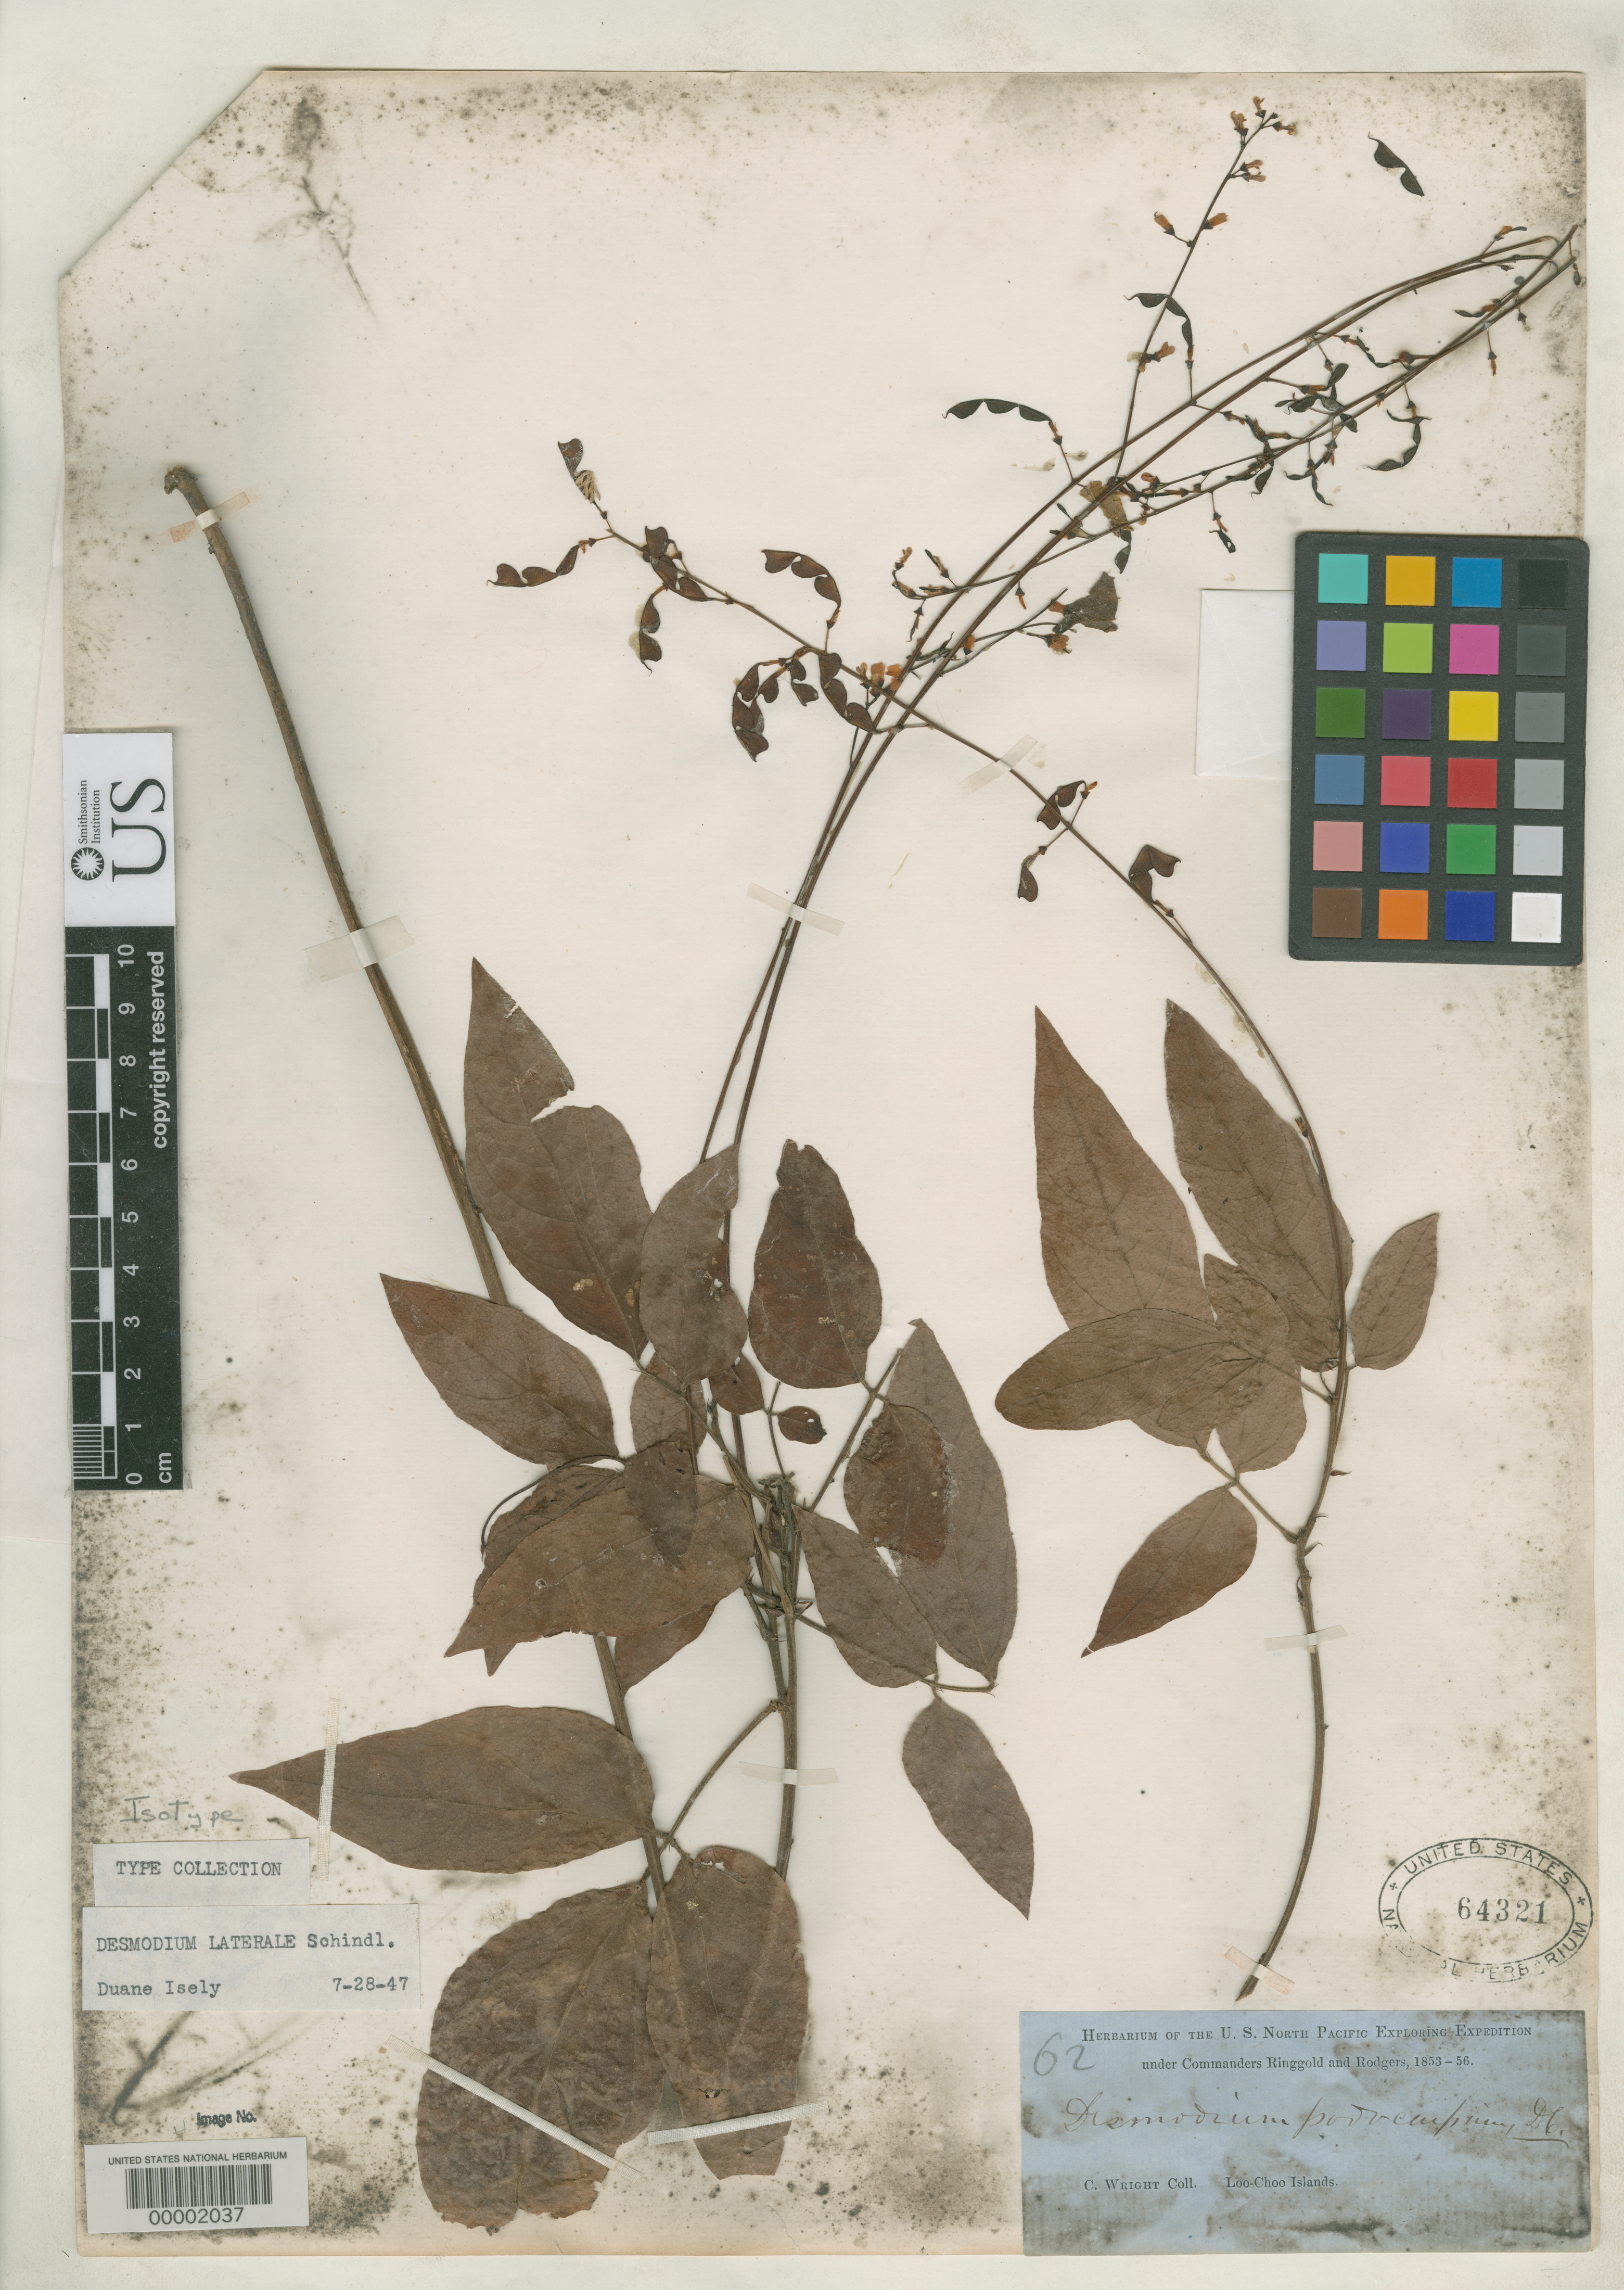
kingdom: Plantae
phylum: Tracheophyta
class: Magnoliopsida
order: Fabales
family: Fabaceae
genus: Desmodium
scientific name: Desmodium laterale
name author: Schindl.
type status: Isotype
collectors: C. Wright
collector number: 62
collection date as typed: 1856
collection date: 1856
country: Japan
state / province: Okinawa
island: Ryukyu Is.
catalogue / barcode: US 64321